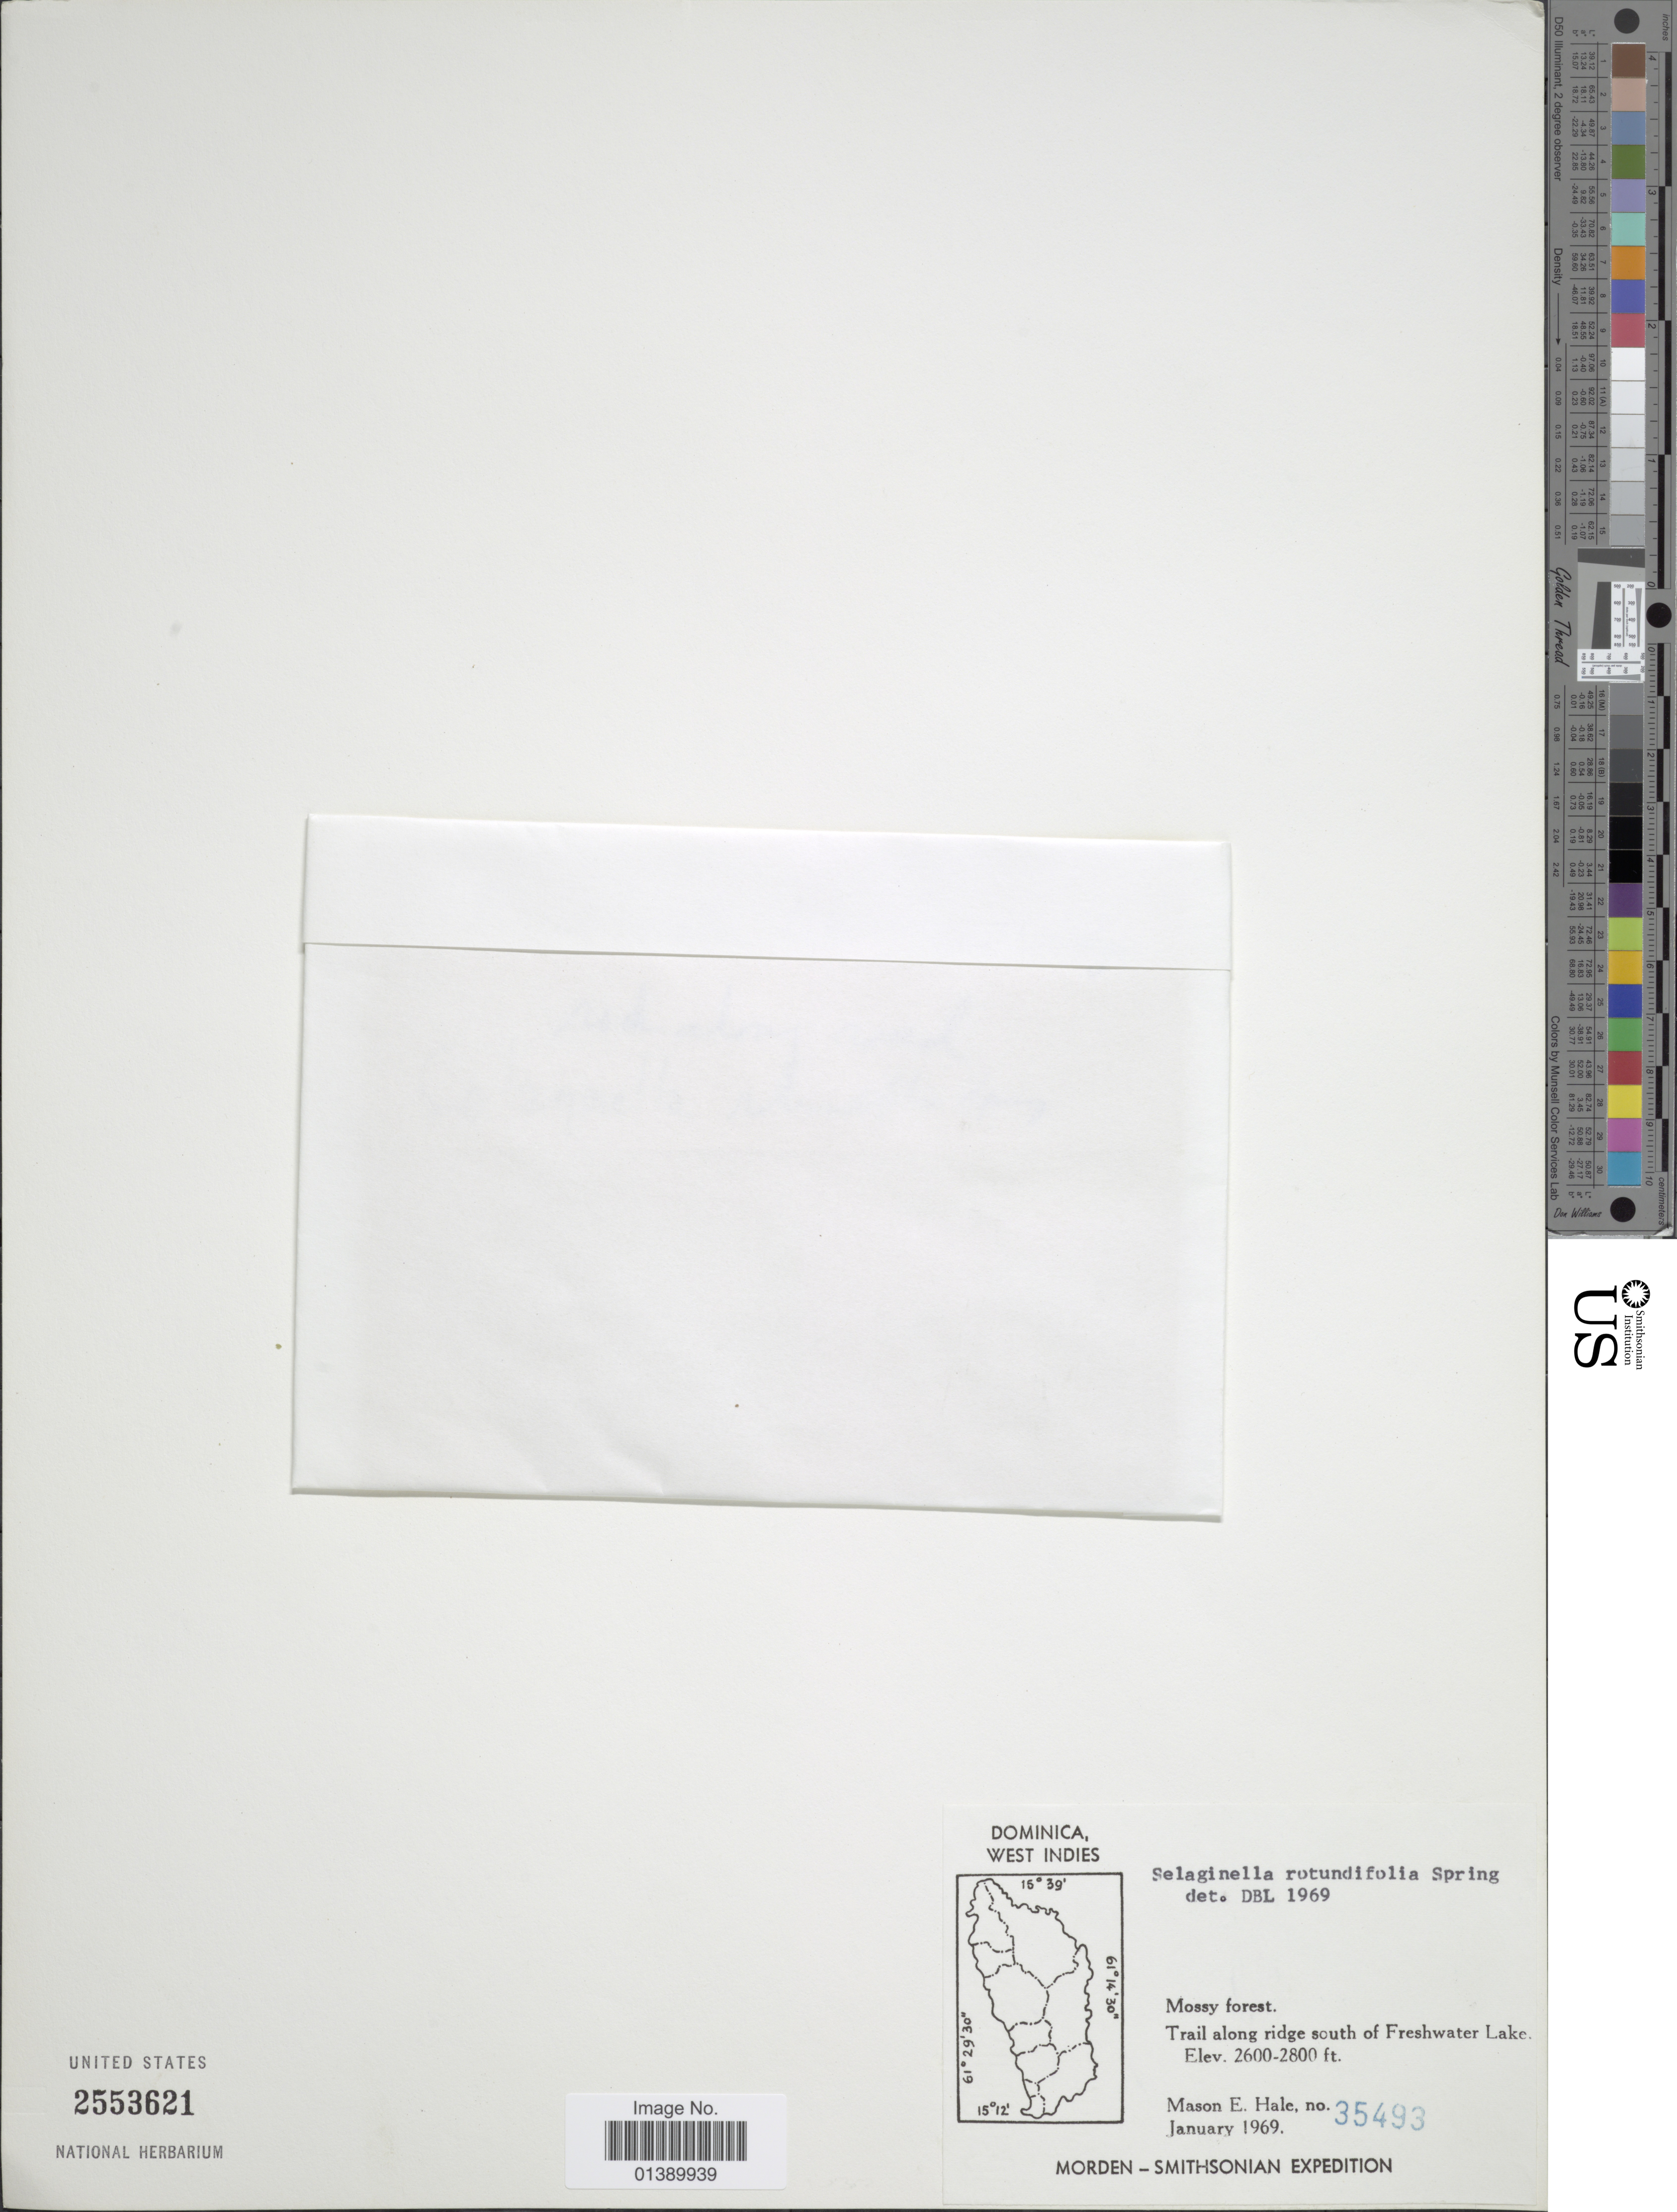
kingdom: Plantae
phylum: Tracheophyta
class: Lycopodiopsida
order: Selaginellales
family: Selaginellaceae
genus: Selaginella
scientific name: Selaginella rotundifolia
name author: Spring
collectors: M. Hale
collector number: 35493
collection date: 1969-01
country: Dominica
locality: West Indies, Trail along ridge south of Freshawater Lake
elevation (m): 792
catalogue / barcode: US 2553621